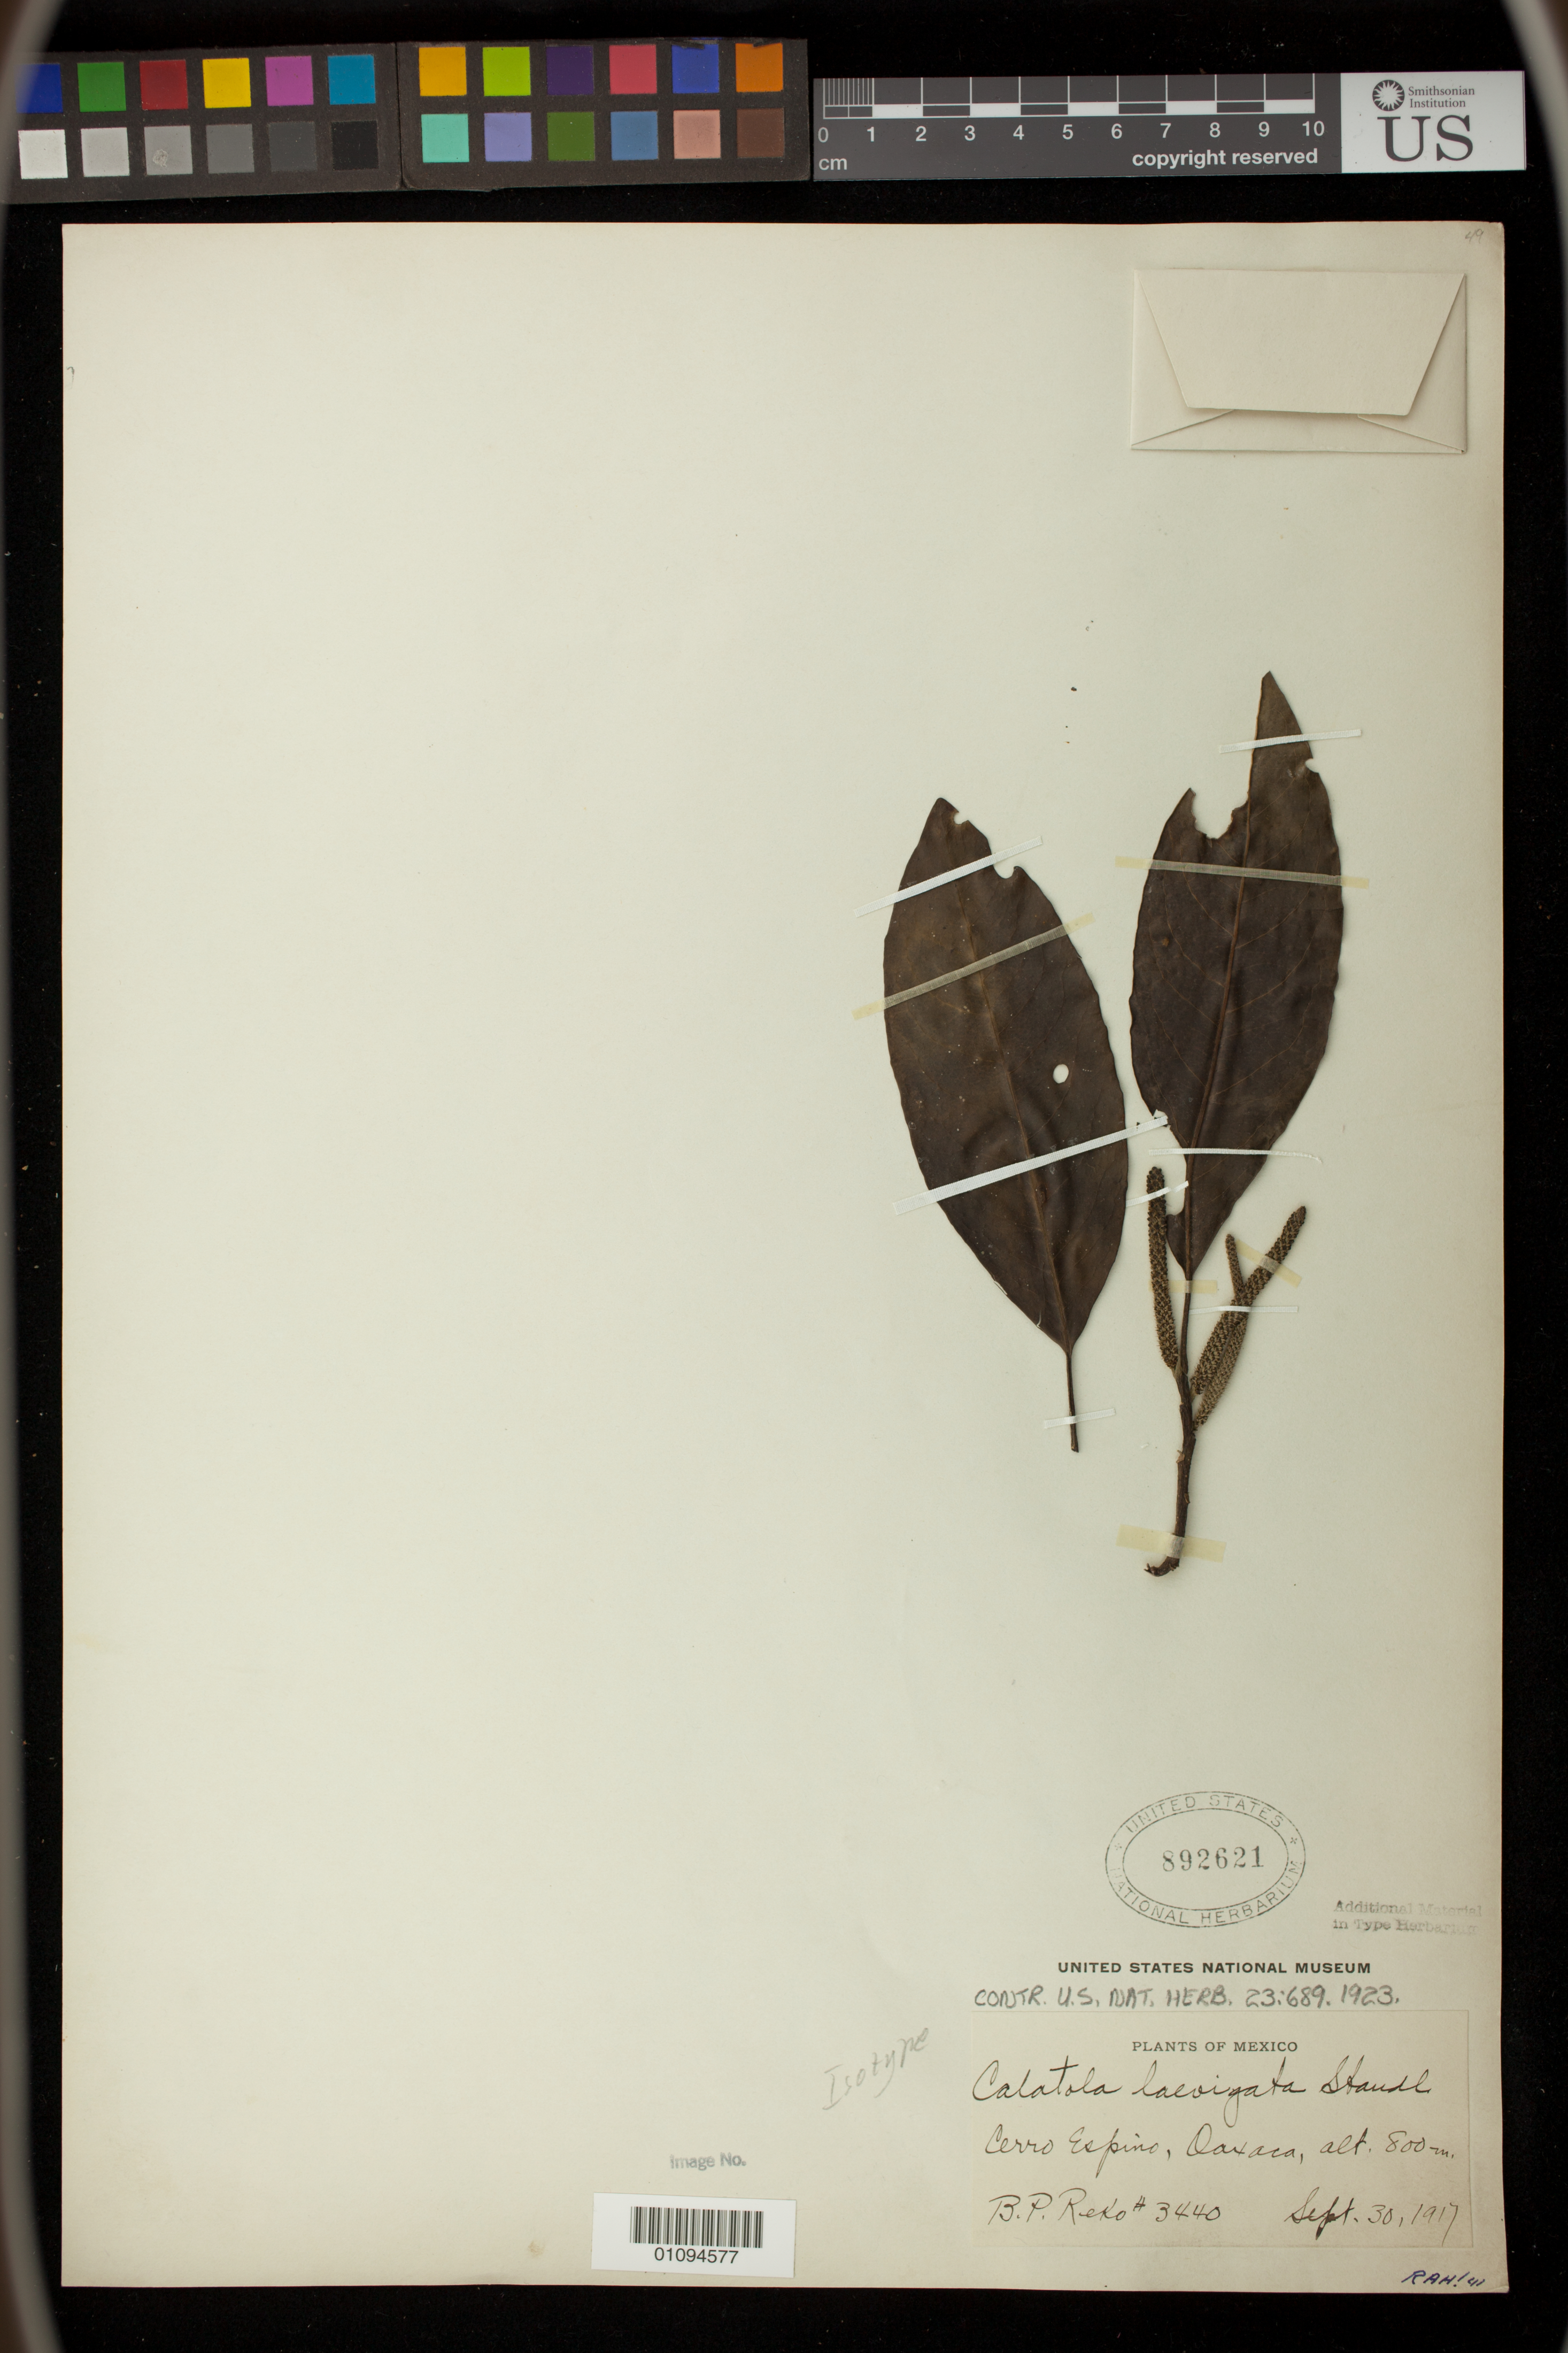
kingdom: Plantae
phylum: Tracheophyta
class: Magnoliopsida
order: Metteniusales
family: Metteniusaceae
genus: Calatola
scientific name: Calatola laevigata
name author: Standl.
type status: Isotype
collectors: B. P. Reko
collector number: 3440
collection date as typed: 30 Sep 1917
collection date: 1917-09-30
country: Mexico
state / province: Oaxaca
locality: Cafetal San Carlos, Cerro Espina.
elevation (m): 800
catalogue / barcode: US 892621